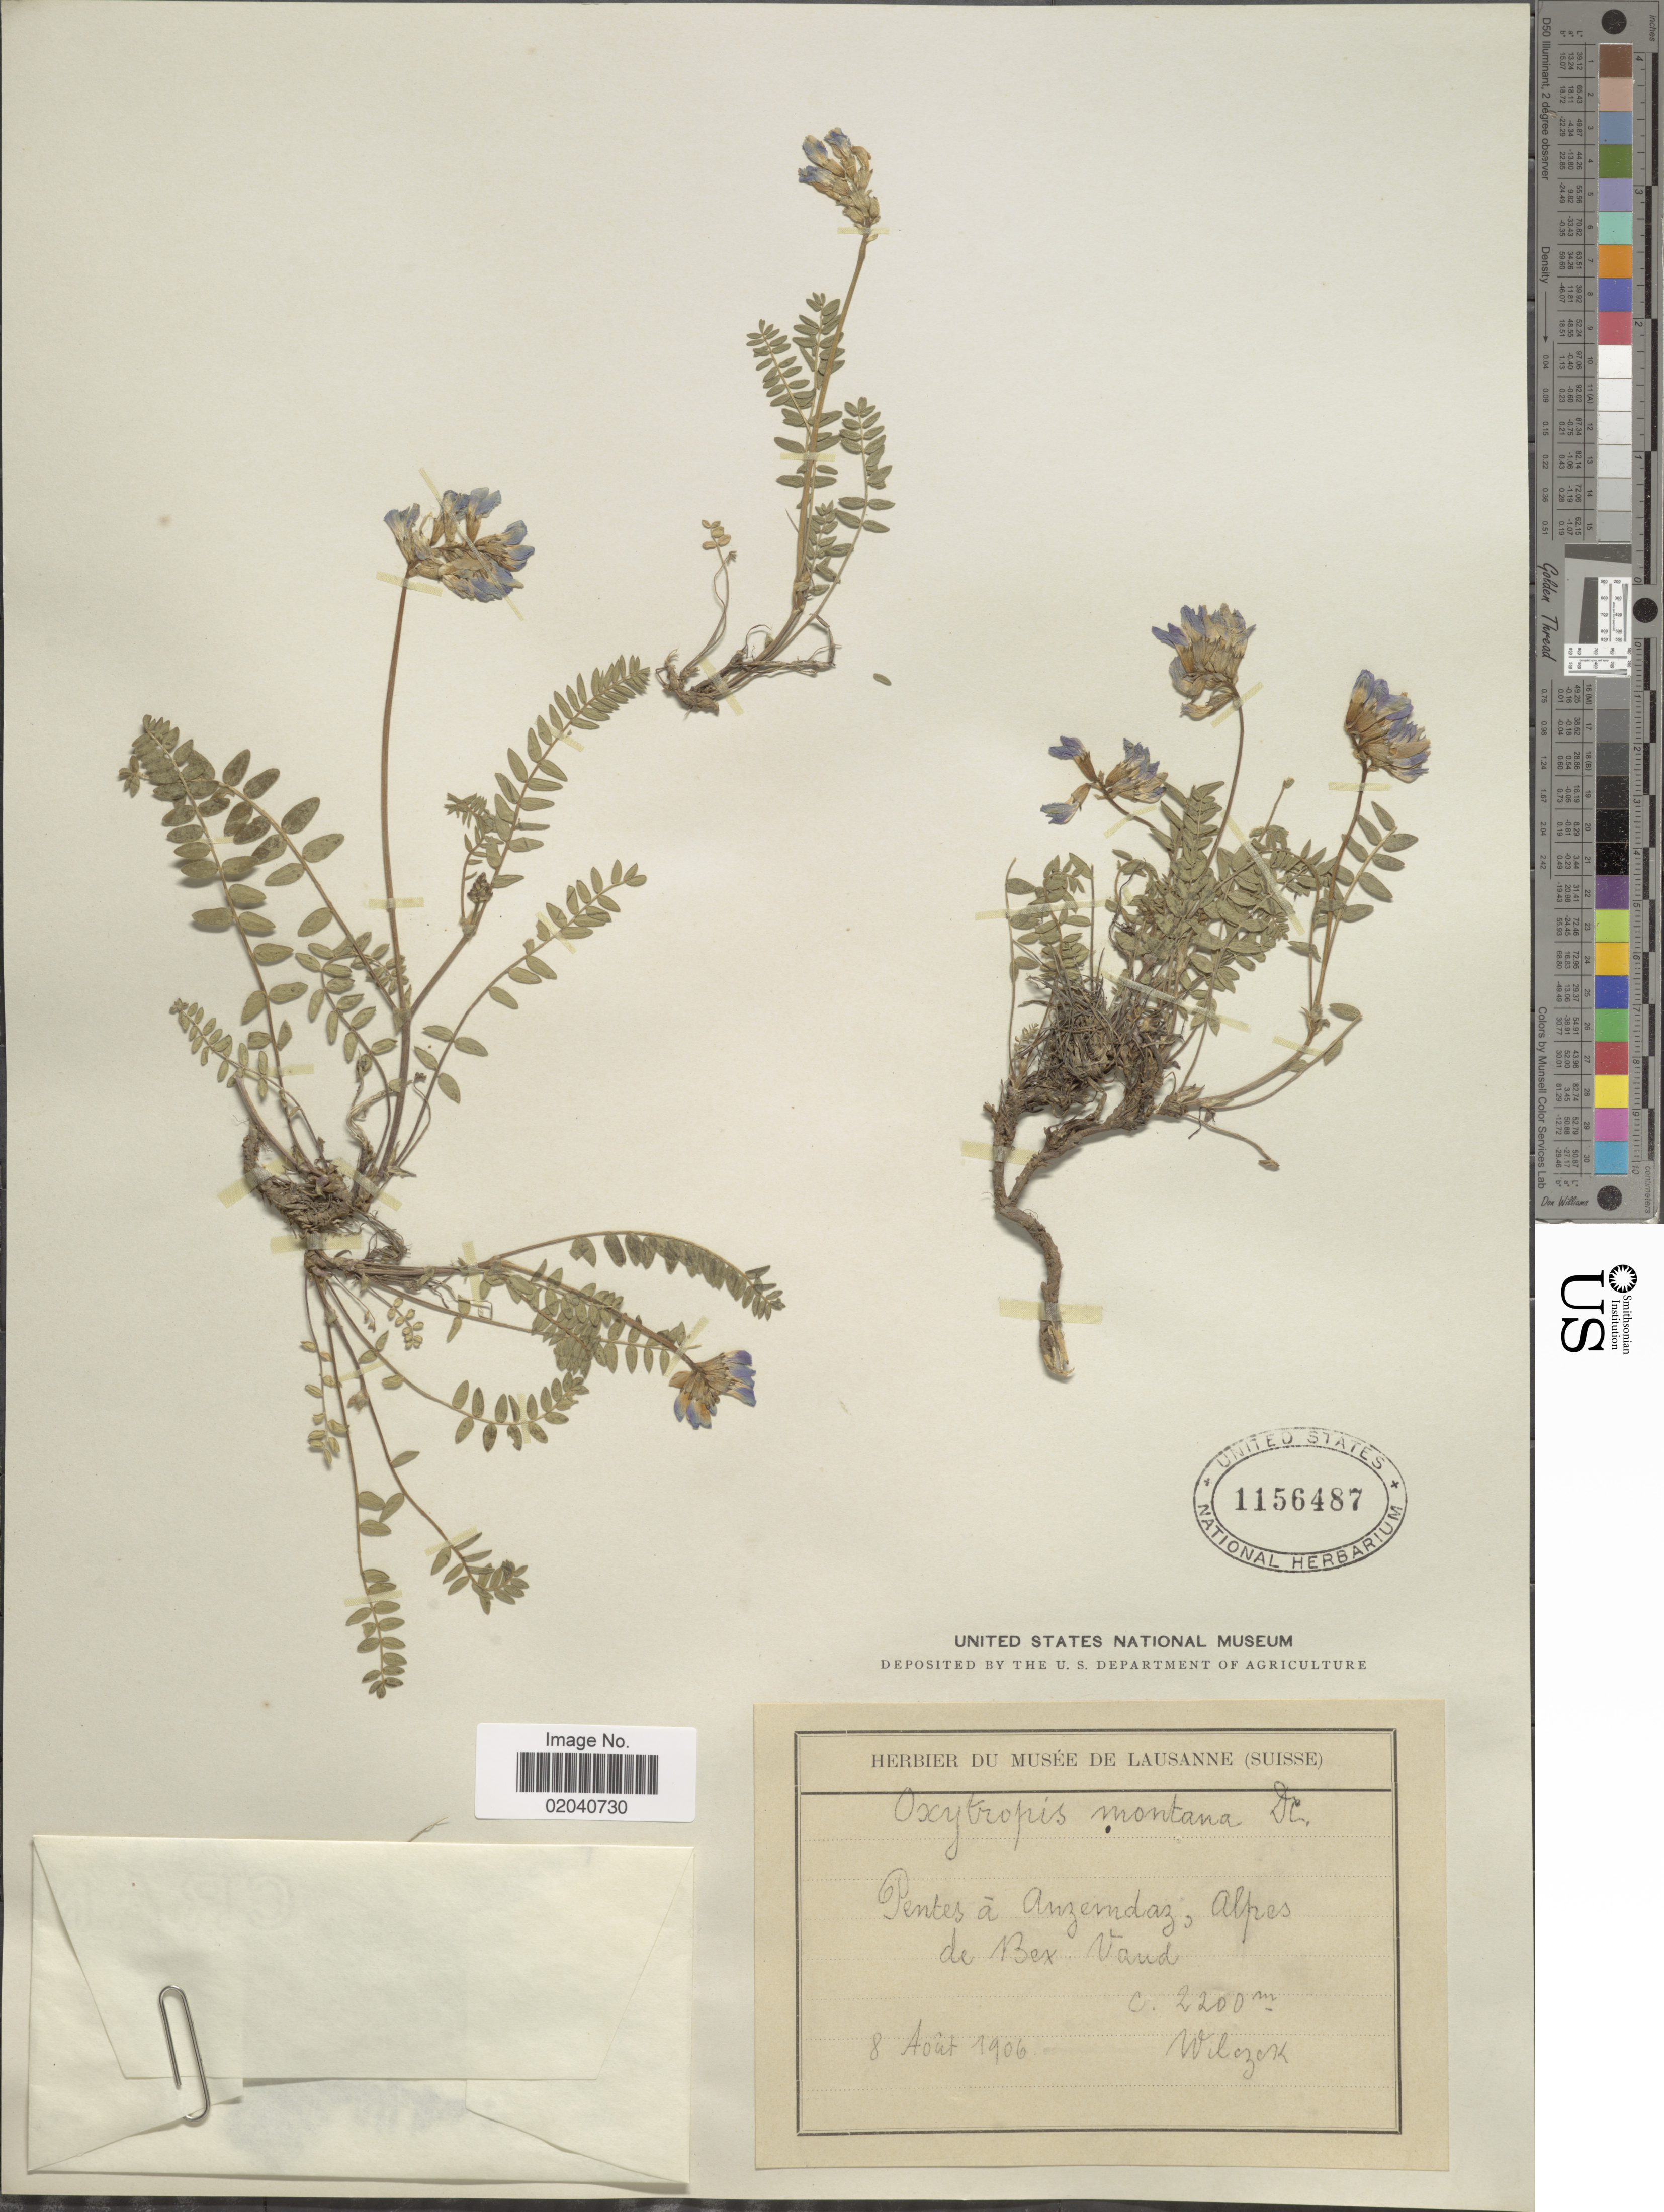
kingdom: Plantae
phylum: Tracheophyta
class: Magnoliopsida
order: Fabales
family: Fabaceae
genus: Oxytropis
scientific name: Oxytropis montana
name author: (L.) DC.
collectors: Wilczek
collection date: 1906-08-08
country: Switzerland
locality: Pentes á Anzemdaz, Alpes de Bex Vaud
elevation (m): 2200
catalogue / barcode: US 1156487